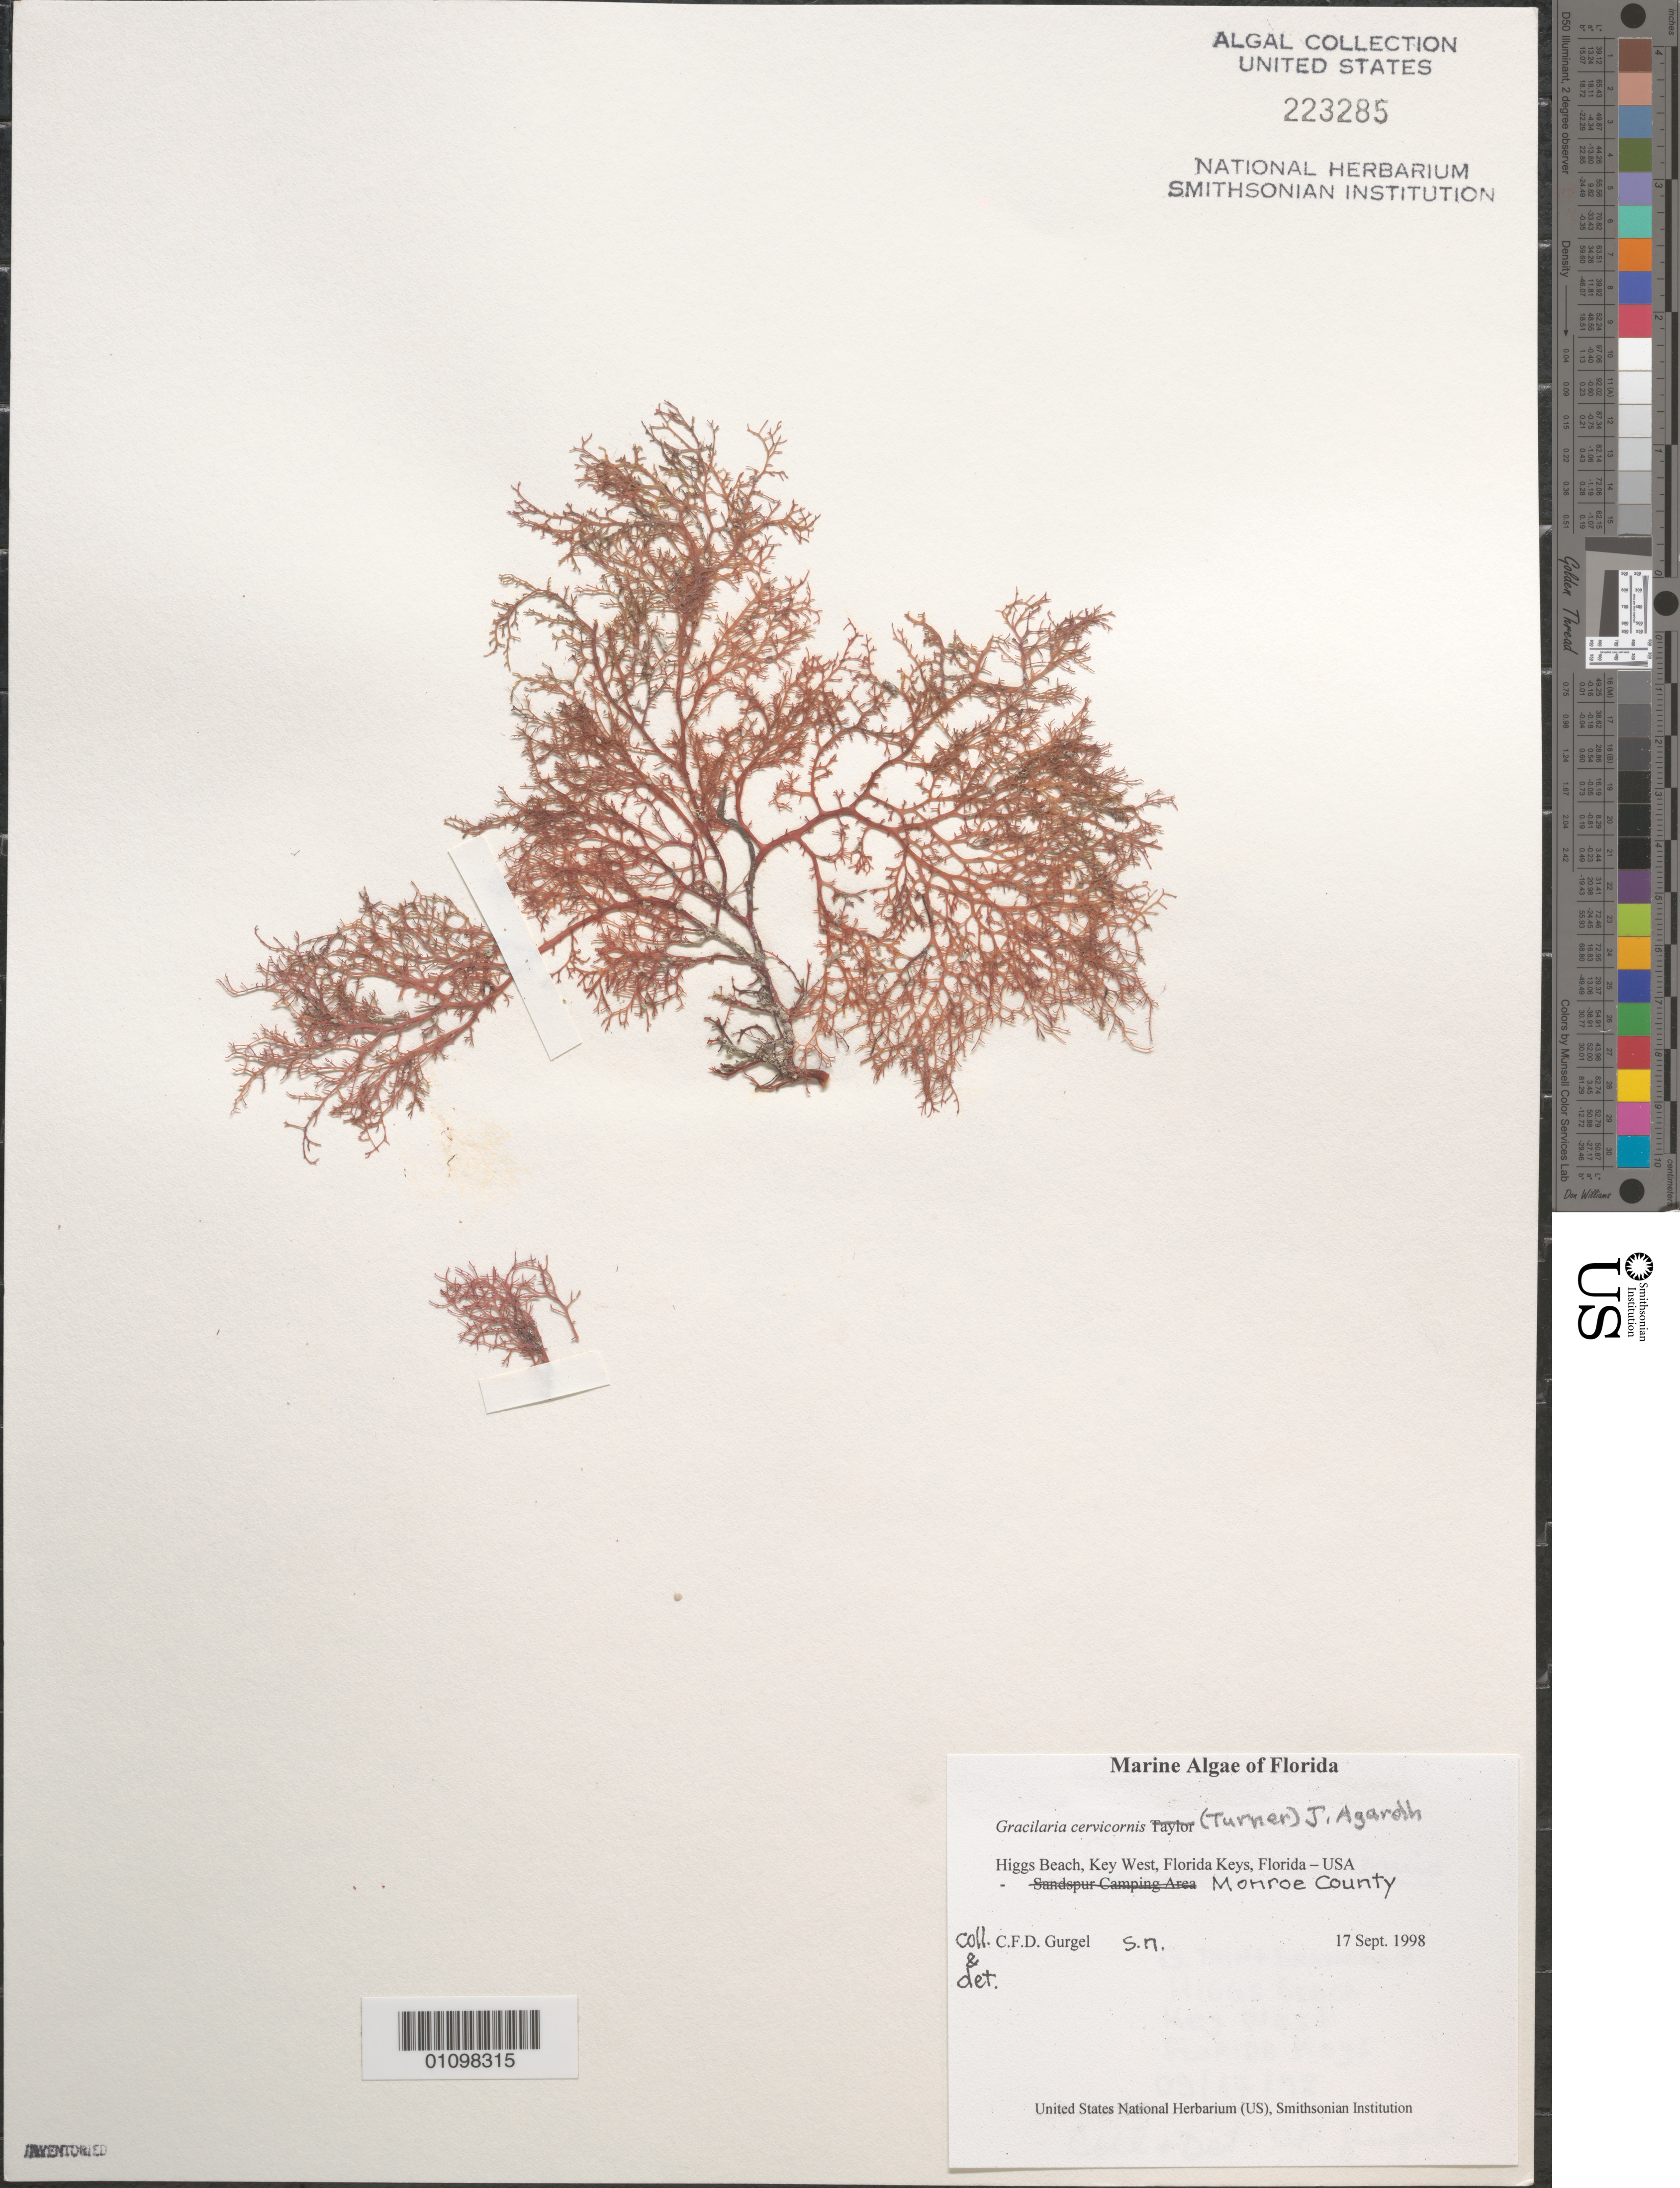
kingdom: Plantae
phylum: Rhodophyta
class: Florideophyceae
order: Gracilariales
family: Gracilariaceae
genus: Gracilaria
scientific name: Gracilaria cervicornis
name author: (Turner) J. Agardh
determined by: Gurgel, C. F. D.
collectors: C. Gurgel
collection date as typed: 17 Sep 1998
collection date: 1998-09-17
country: United States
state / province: Florida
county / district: Monroe County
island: Key West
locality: Higgs Beach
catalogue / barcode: US 223285